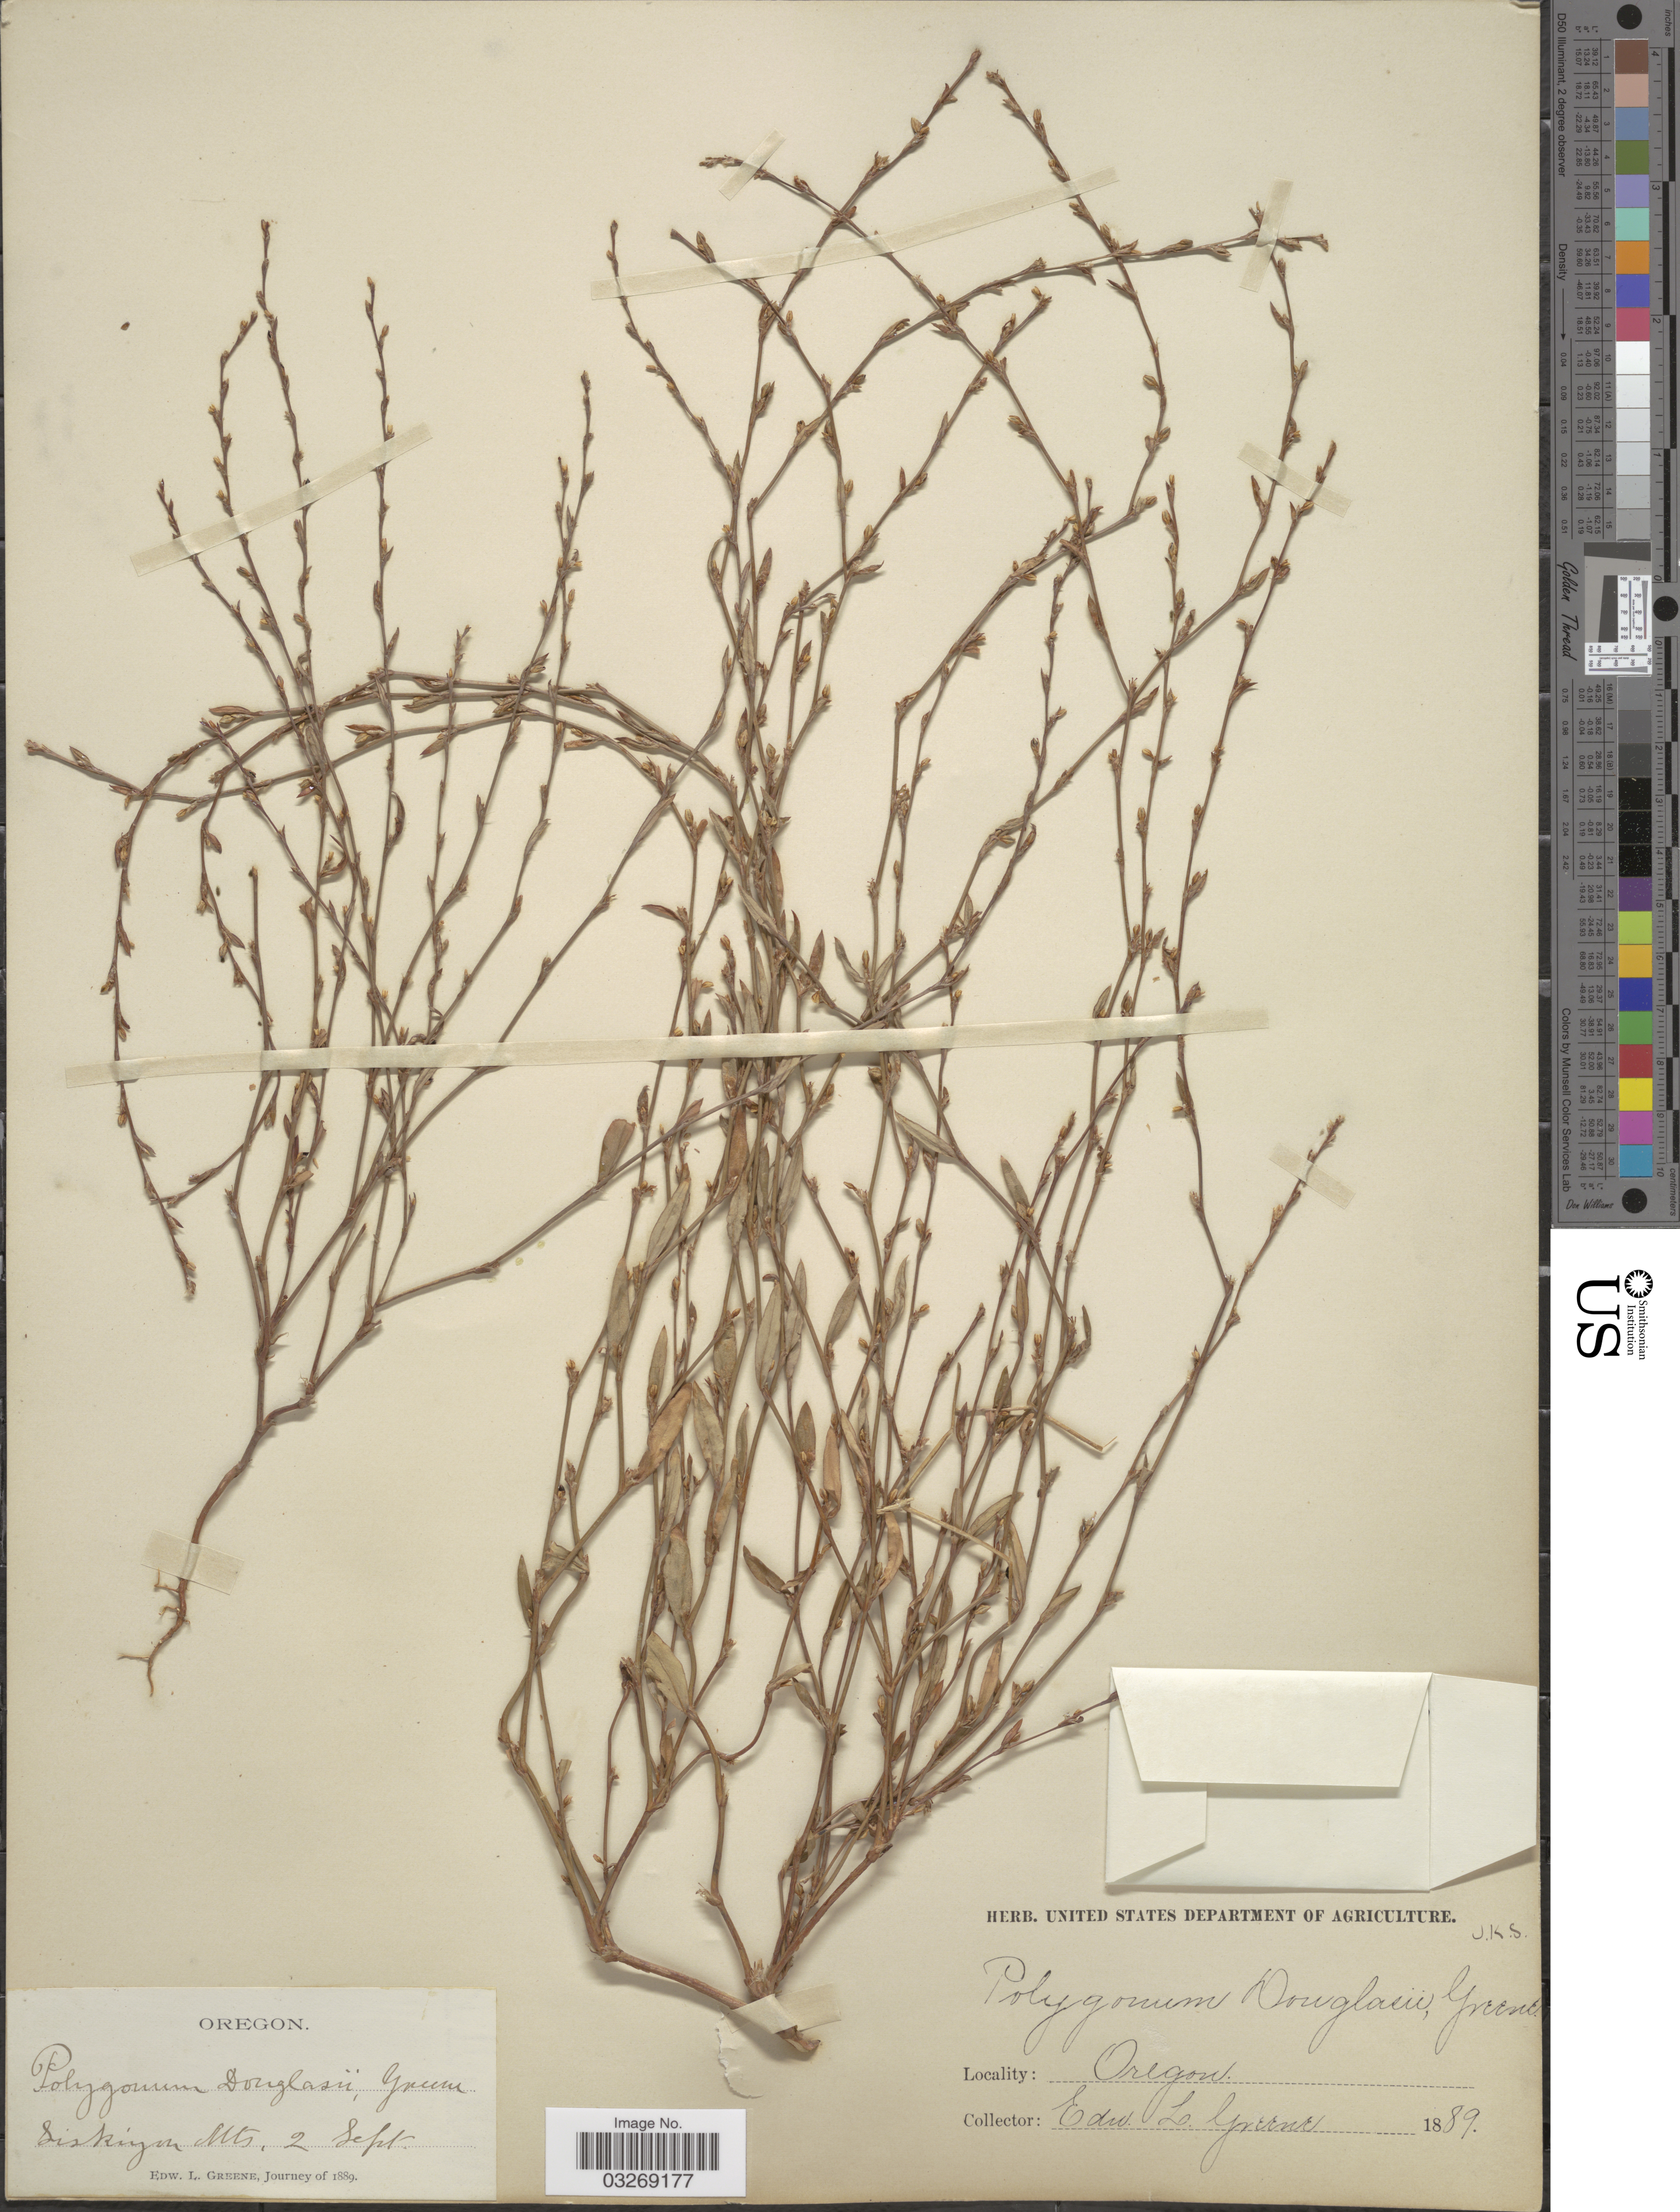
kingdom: Plantae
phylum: Tracheophyta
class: Magnoliopsida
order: Caryophyllales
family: Polygonaceae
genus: Polygonum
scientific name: Polygonum douglasii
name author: Greene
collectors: E. L. Greene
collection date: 1889-09-02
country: United States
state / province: Oregon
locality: Siskiyou Mts.